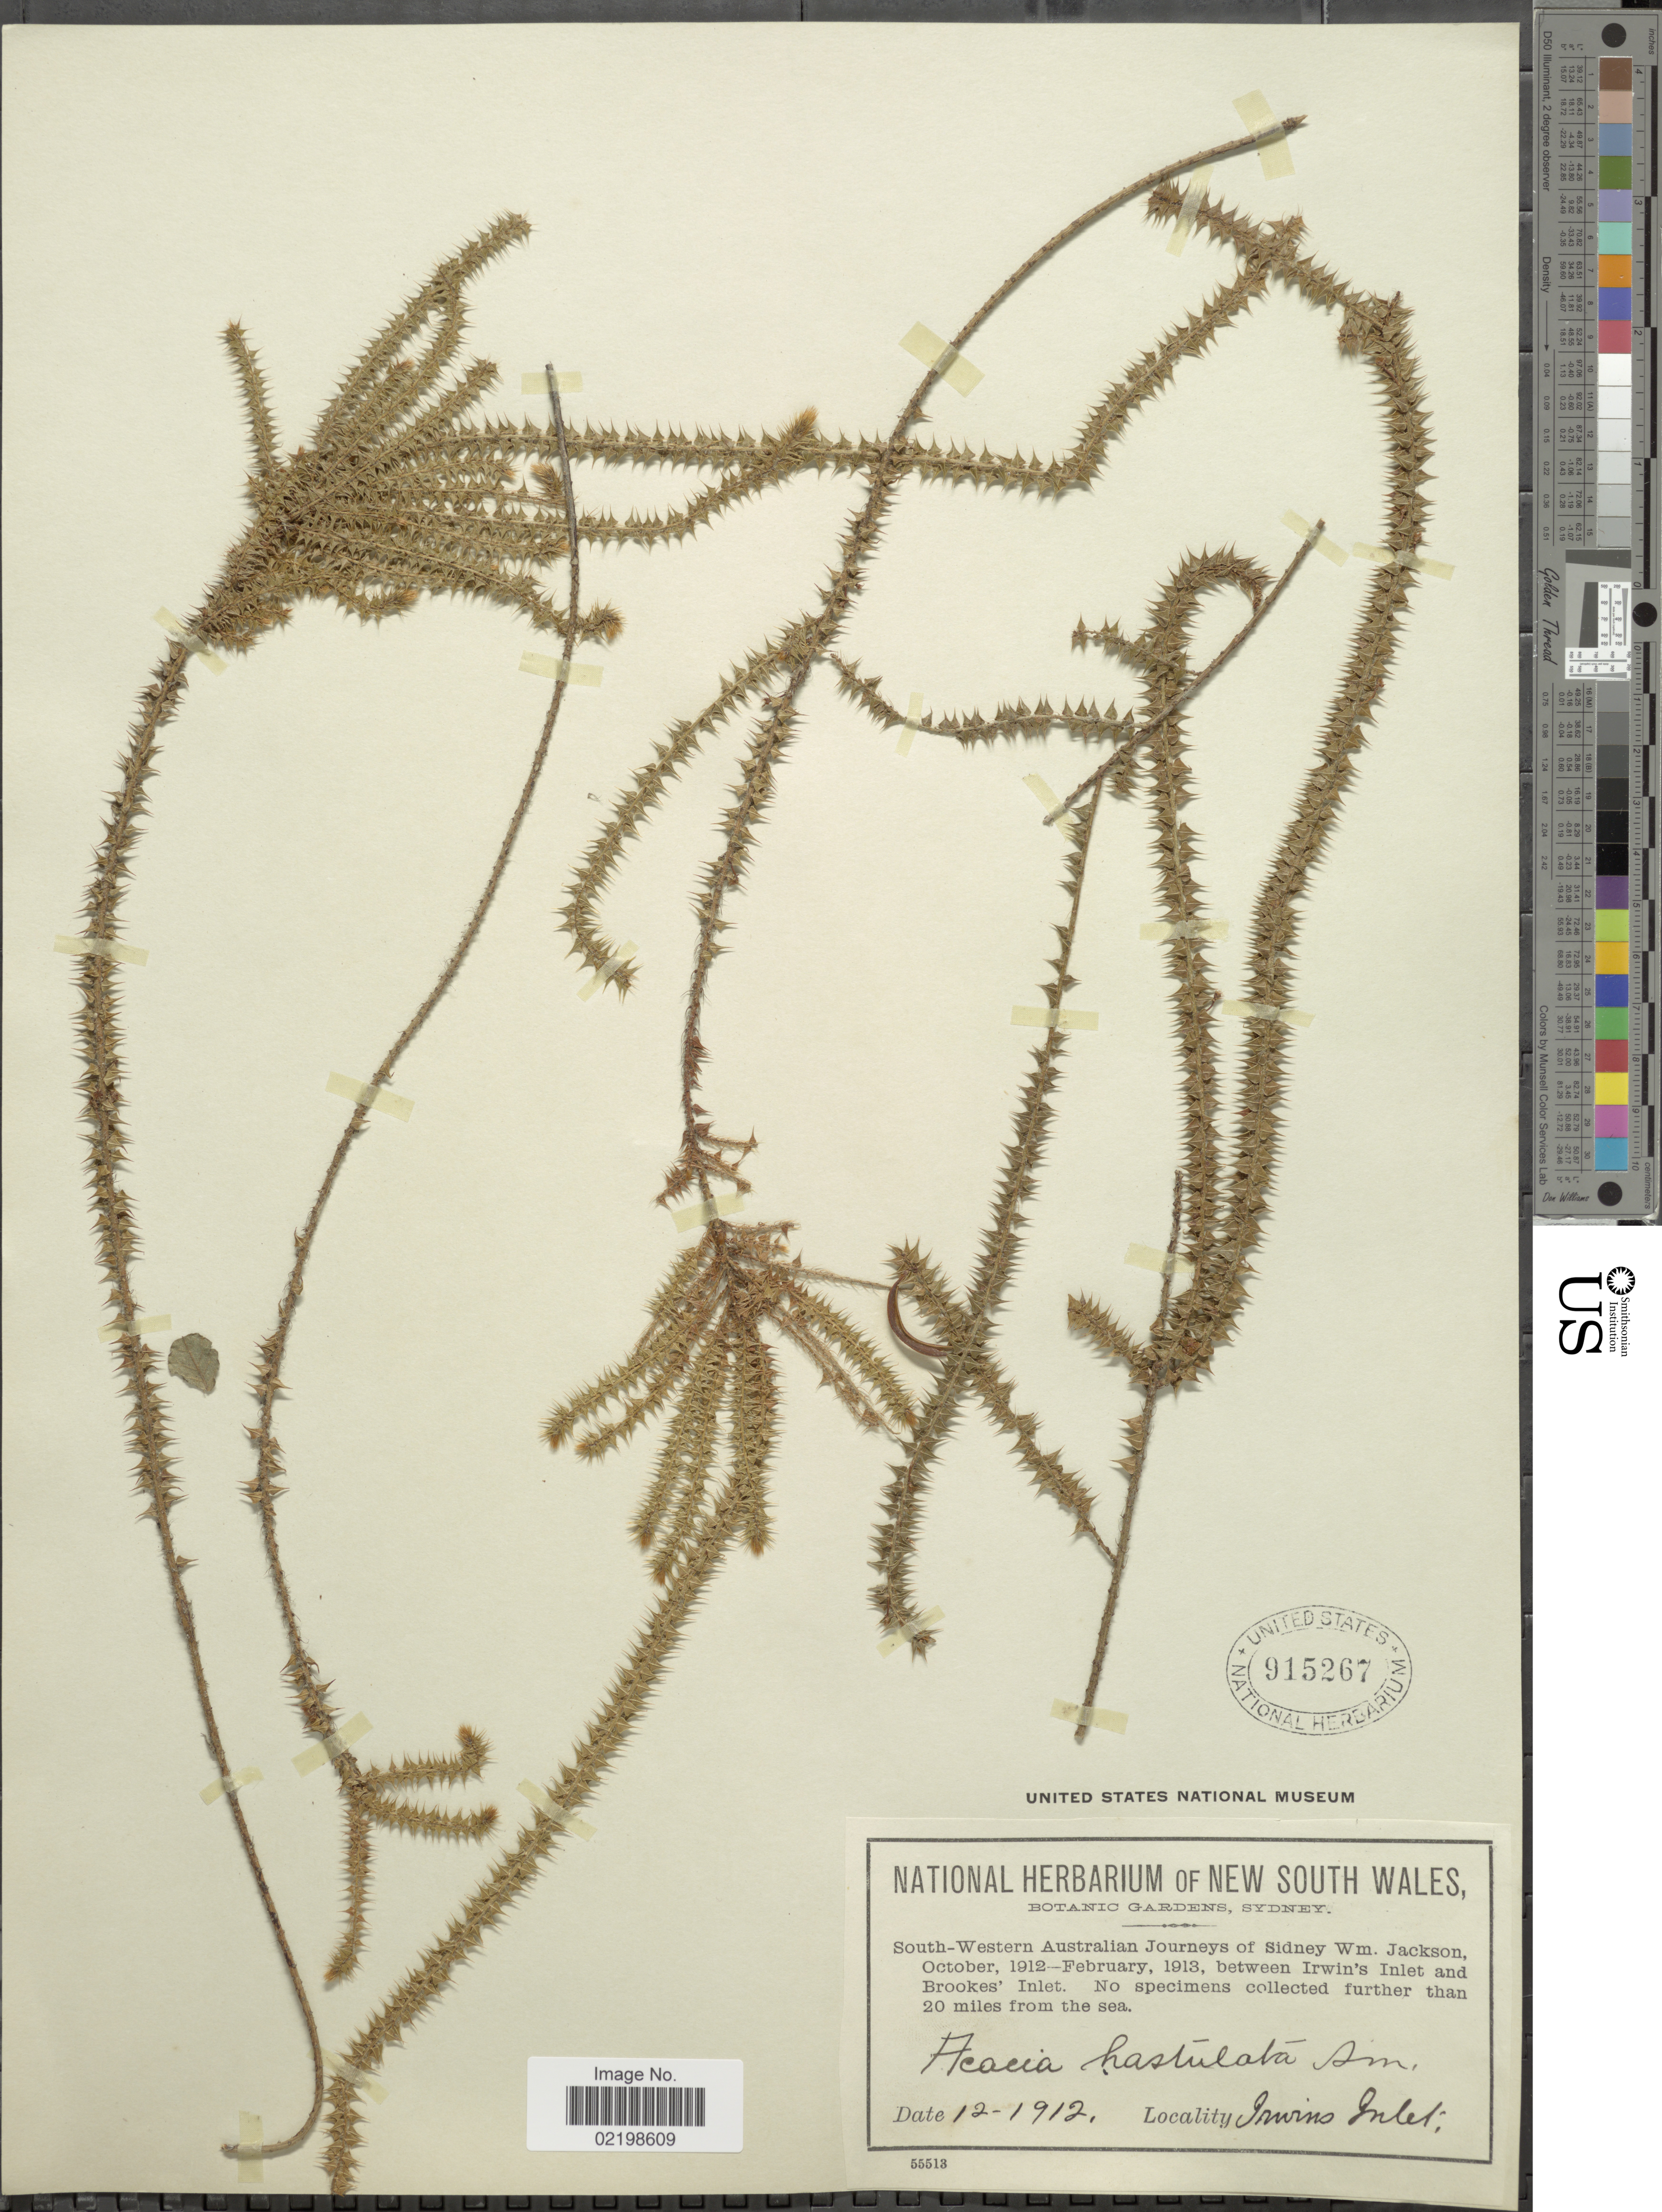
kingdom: Plantae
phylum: Tracheophyta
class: Magnoliopsida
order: Fabales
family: Fabaceae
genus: Acacia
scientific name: Acacia hastulata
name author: Sm.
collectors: Jackson, S. W.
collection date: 1912-12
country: Australia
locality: South- Western Australia. Irwins Inlet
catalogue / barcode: US 915267